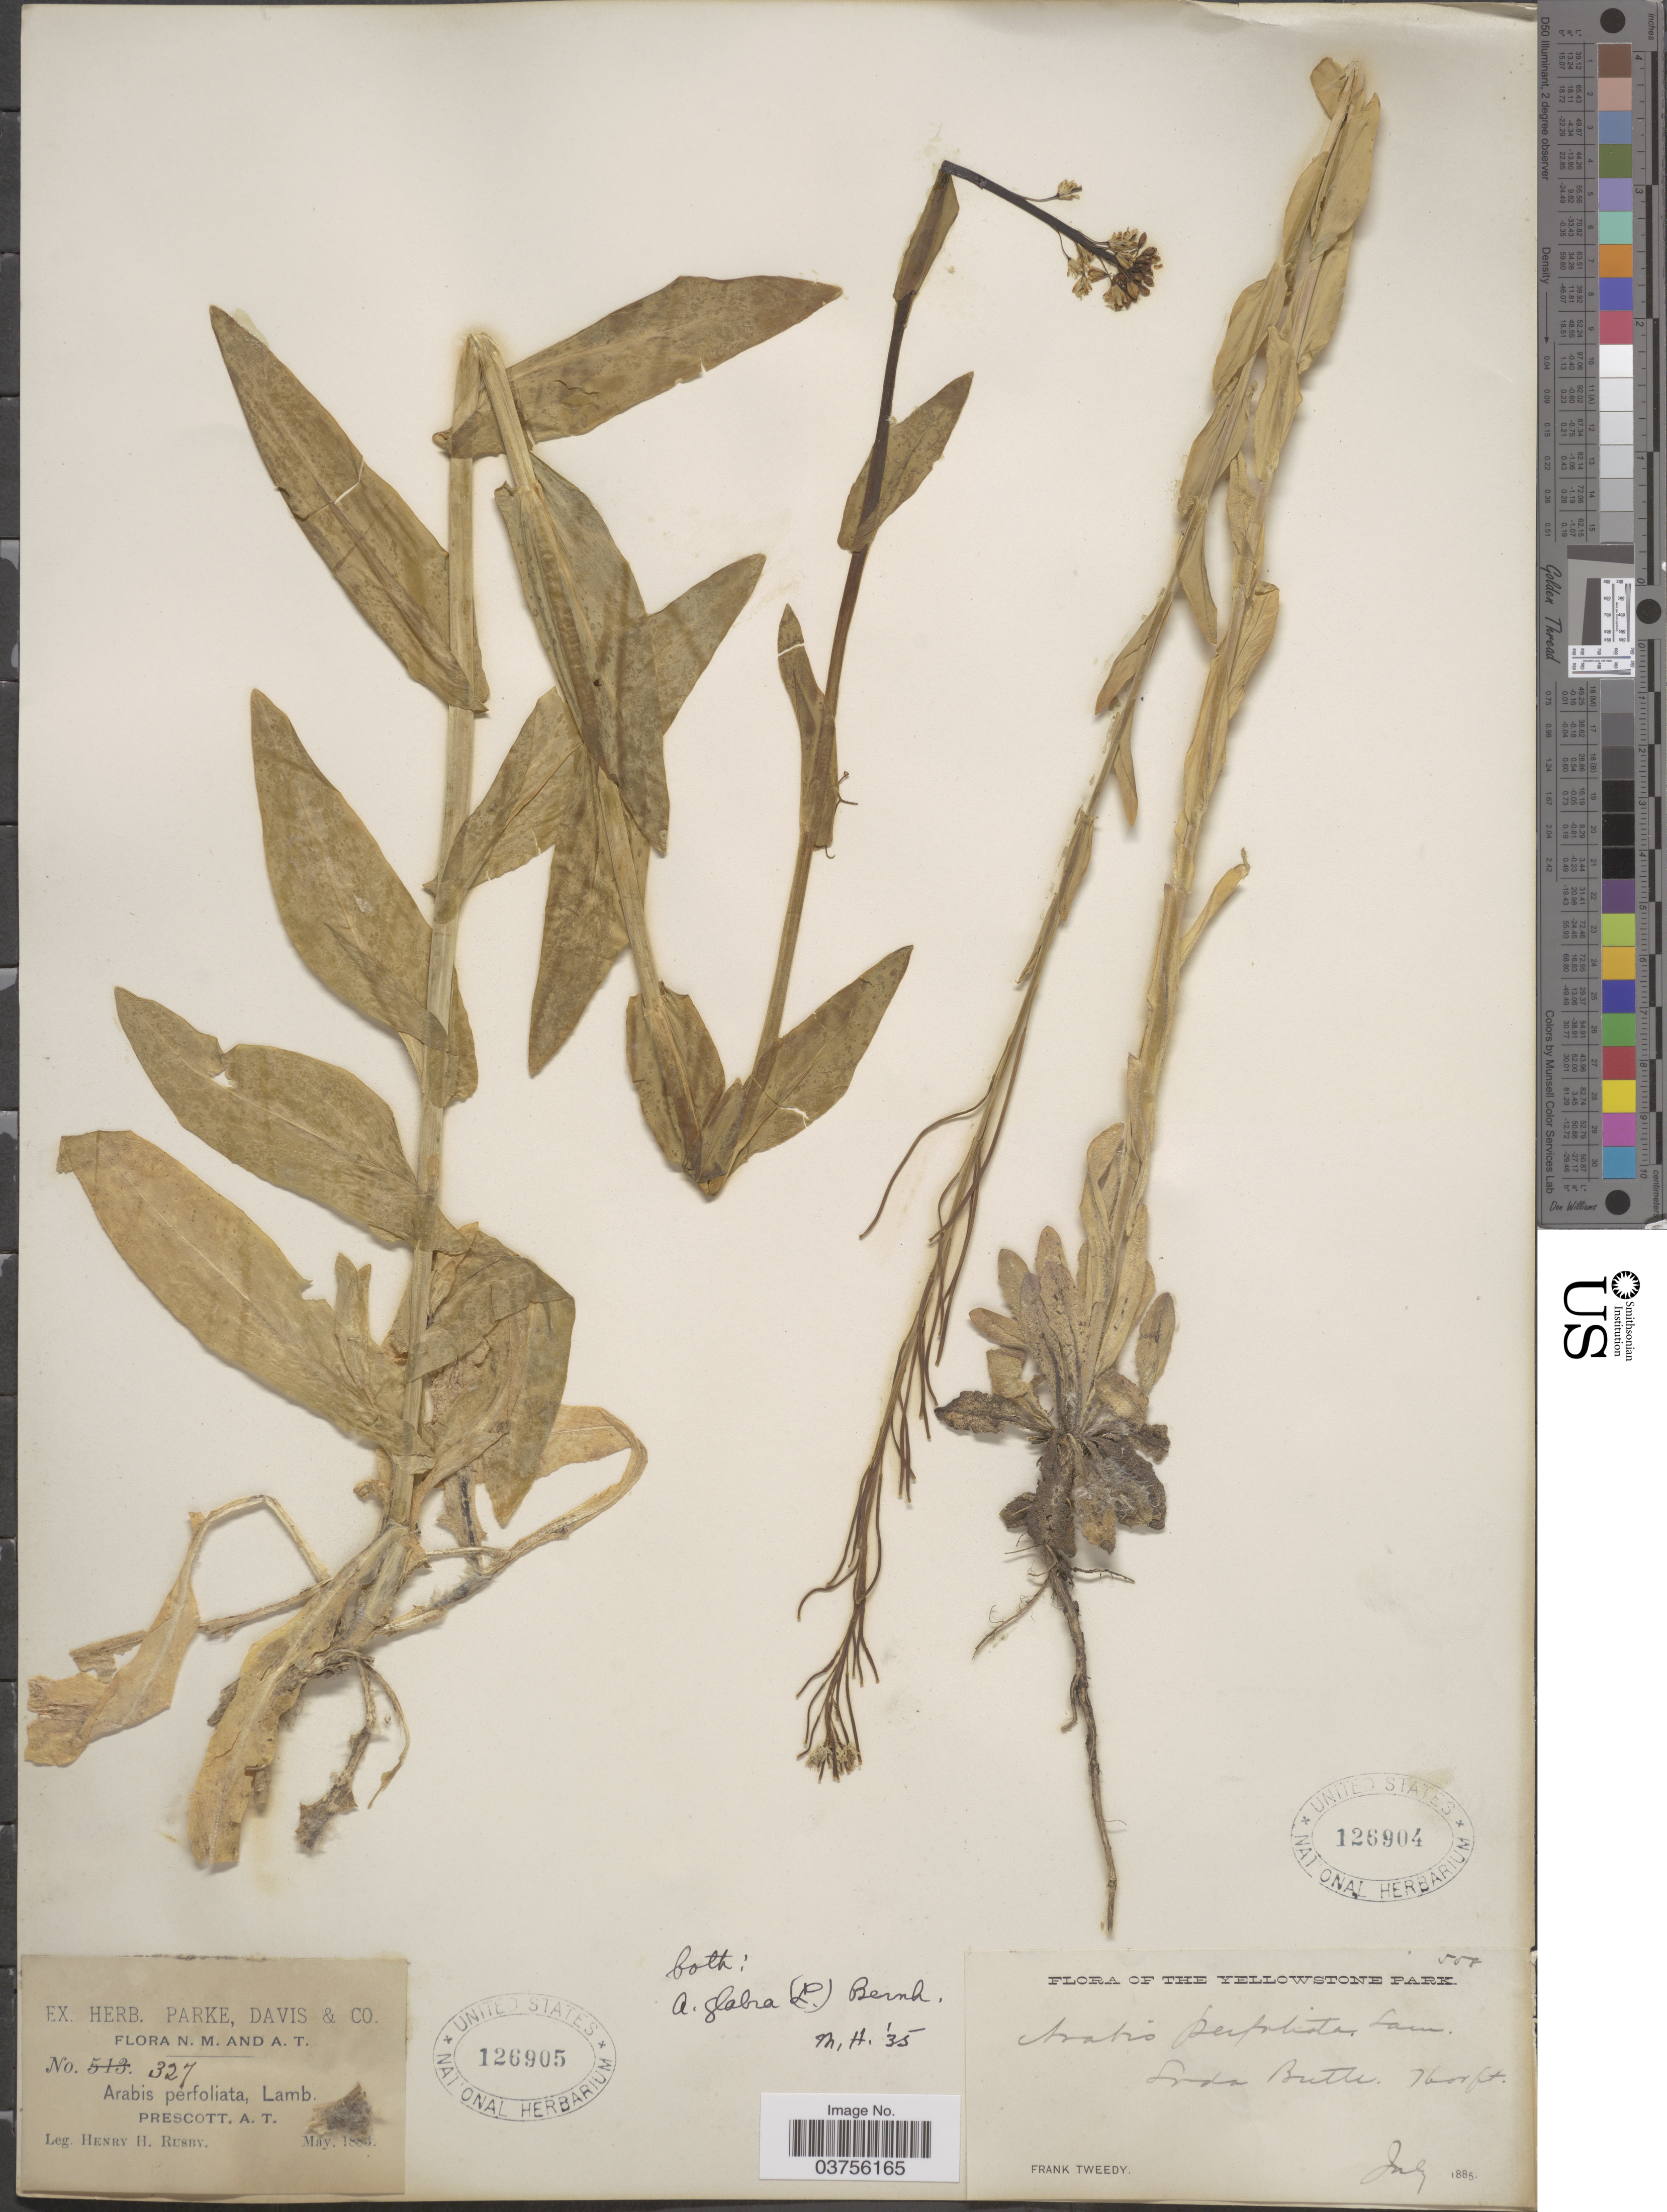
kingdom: Plantae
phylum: Tracheophyta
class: Magnoliopsida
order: Brassicales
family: Brassicaceae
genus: Turritis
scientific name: Turritis glabra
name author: L.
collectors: H. H. Rusby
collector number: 327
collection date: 1883-05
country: United States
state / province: Arizona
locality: Prescott, A. T.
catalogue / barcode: US 126905